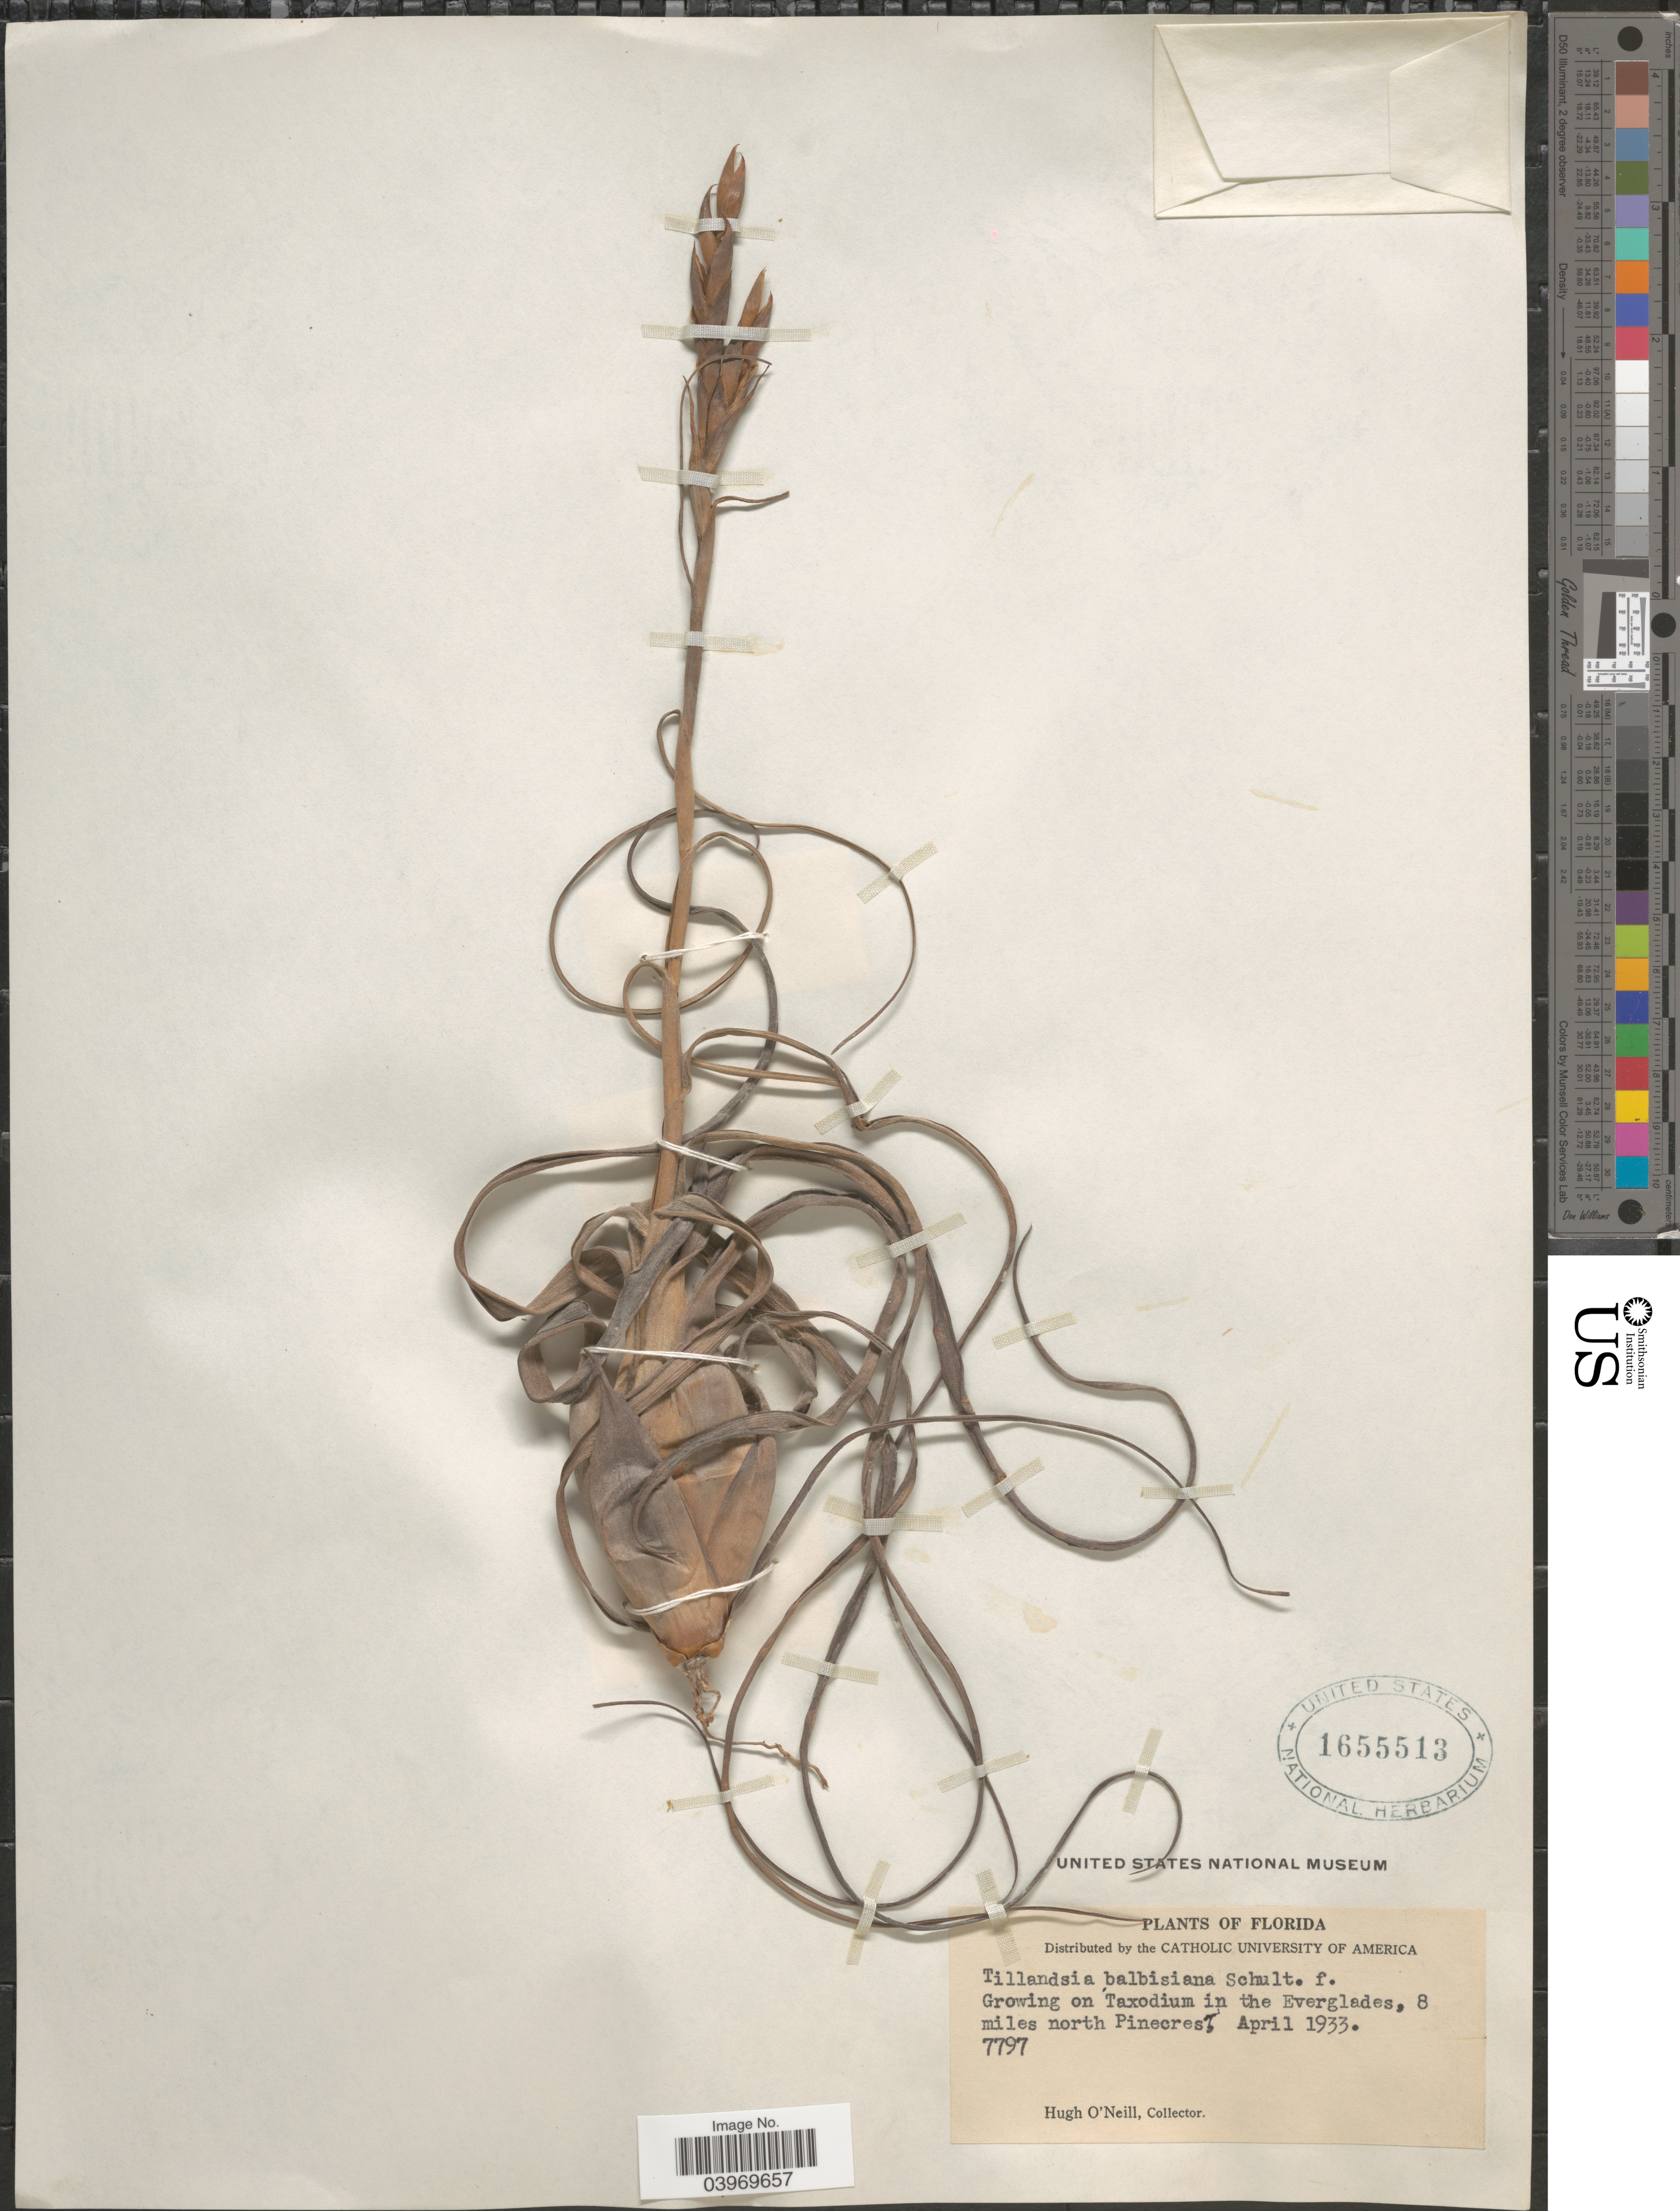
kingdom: Plantae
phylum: Tracheophyta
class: Liliopsida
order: Poales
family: Bromeliaceae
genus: Tillandsia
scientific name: Tillandsia balbisiana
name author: Schult. f.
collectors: H. O'Neill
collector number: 7797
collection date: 1933-04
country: United States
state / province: Florida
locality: Growing on Taxodium in the Everglades, 8 miles north Pinecrest.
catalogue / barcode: US 1655513